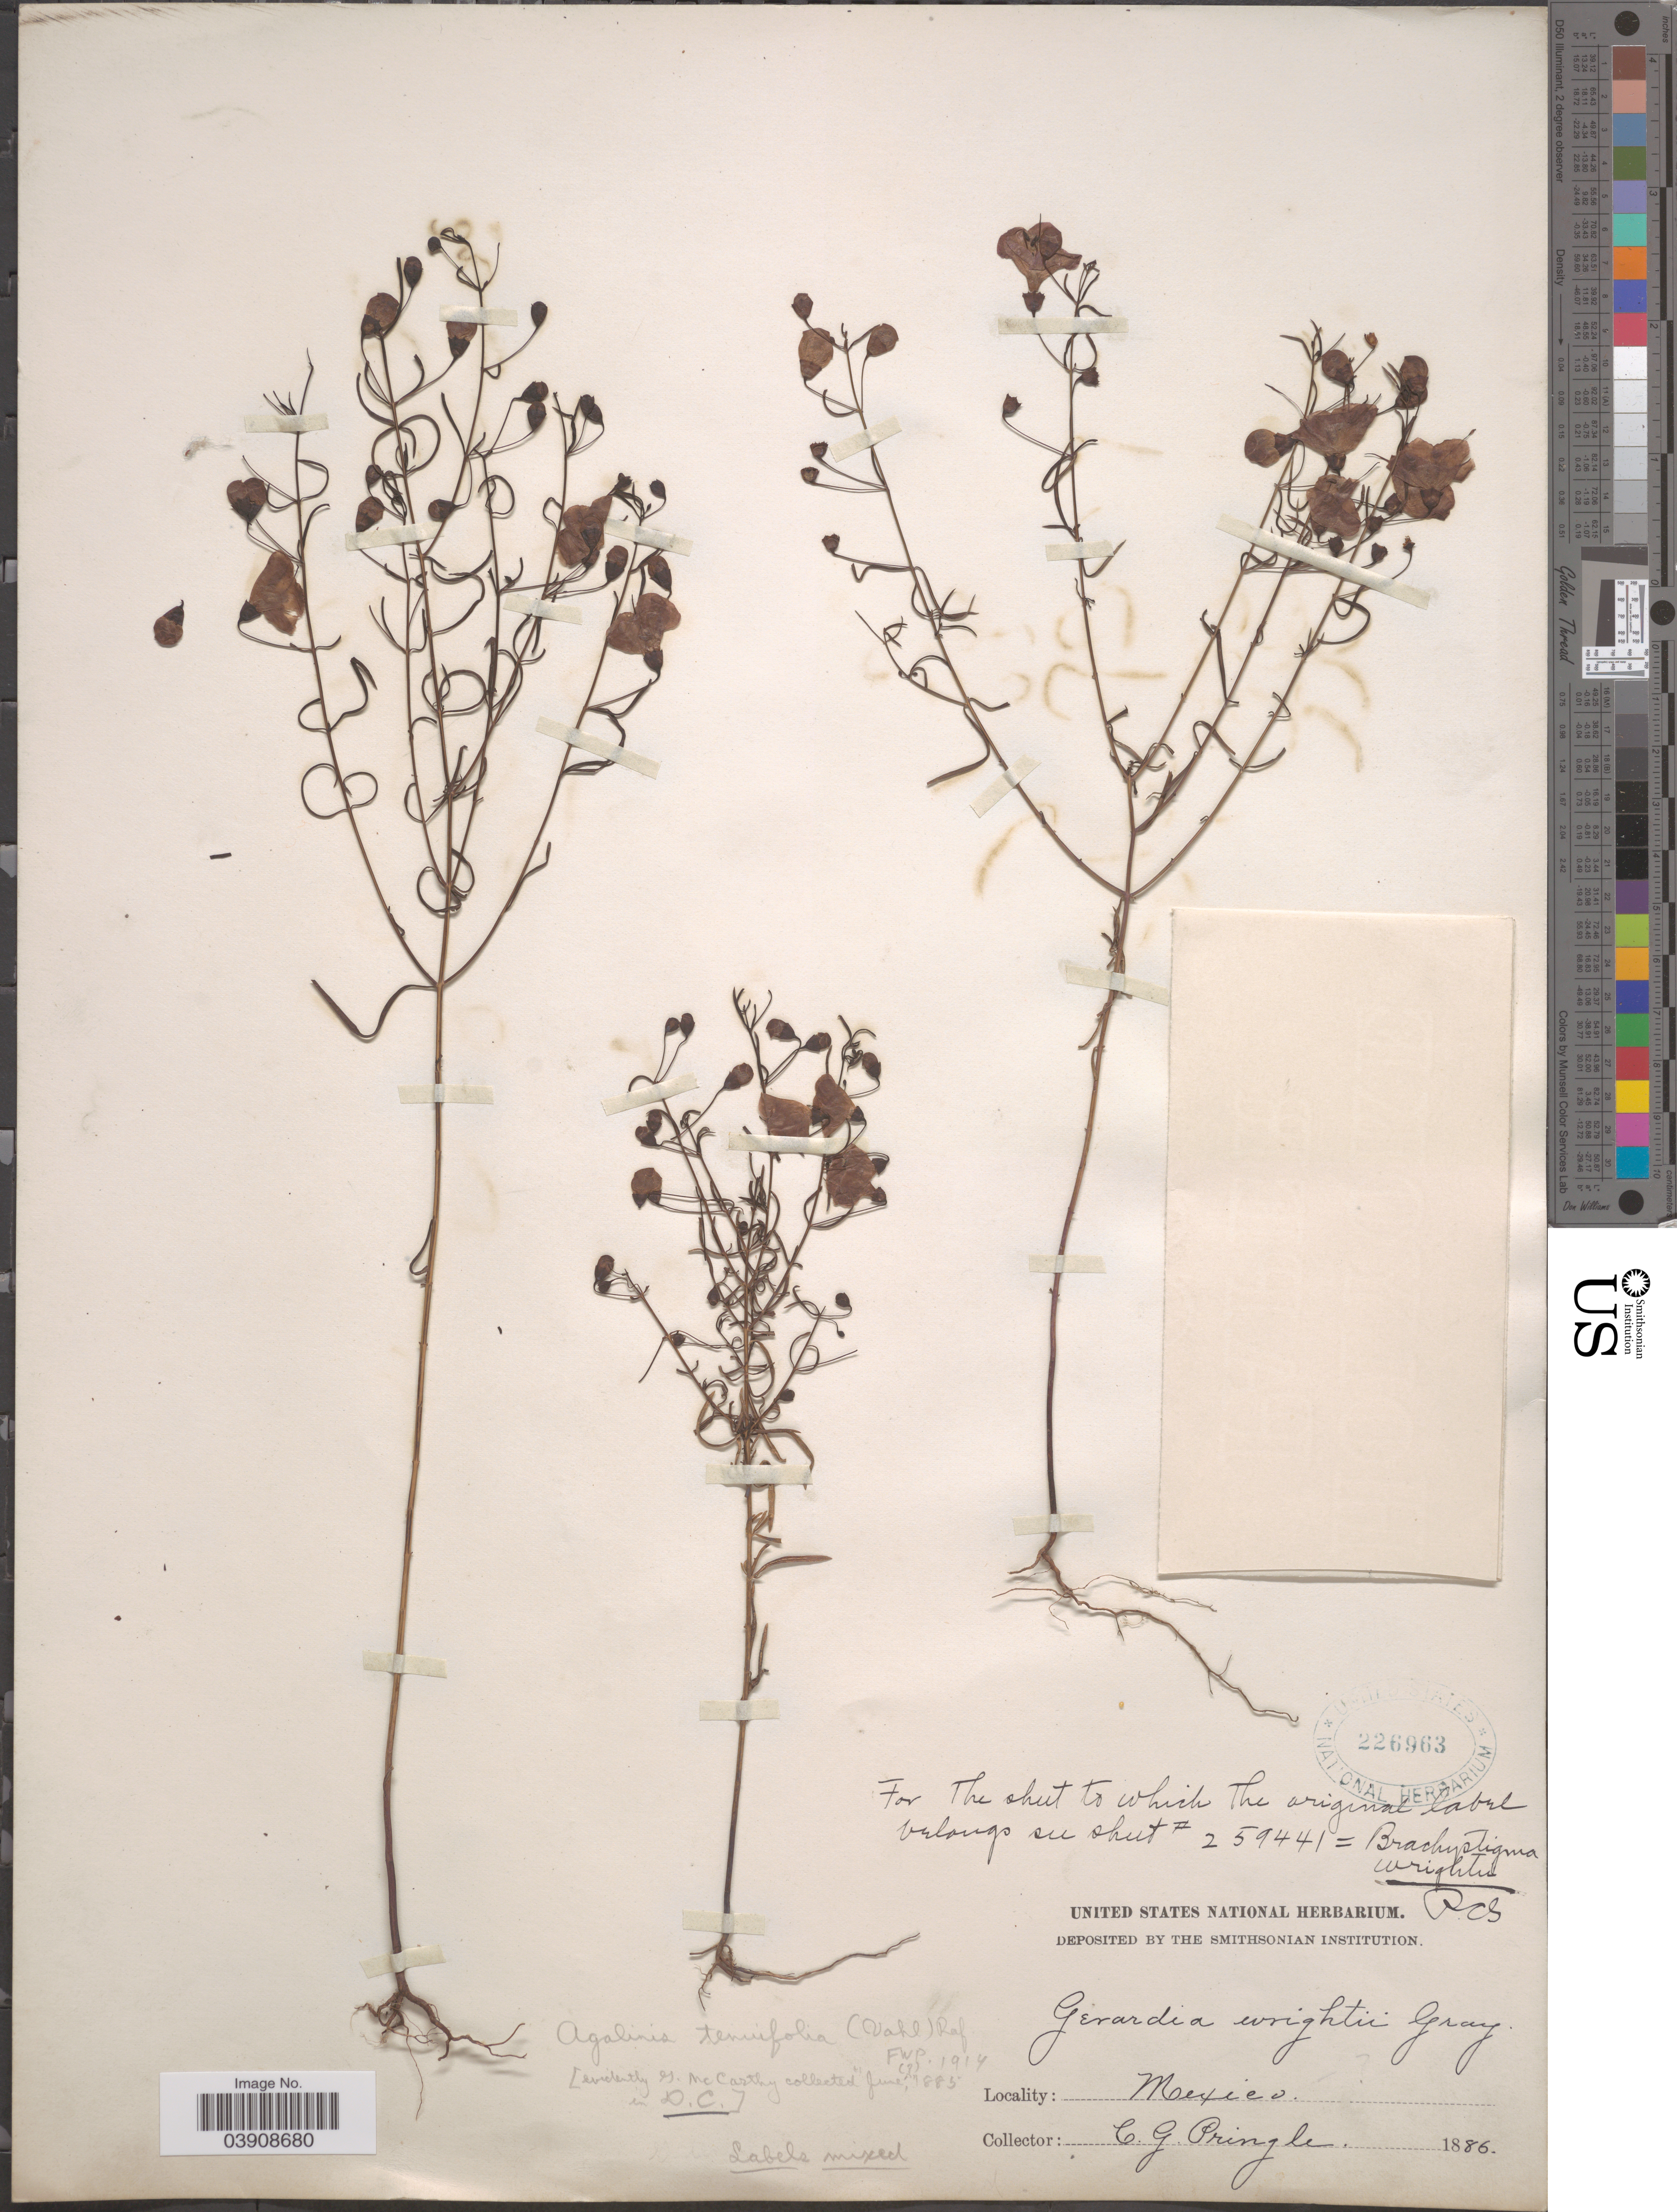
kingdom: Plantae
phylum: Tracheophyta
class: Magnoliopsida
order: Lamiales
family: Orobanchaceae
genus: Agalinis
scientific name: Agalinis tenuifolia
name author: (Vahl) Raf.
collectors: C. G. Pringle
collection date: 1886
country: Mexico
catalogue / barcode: US 226963